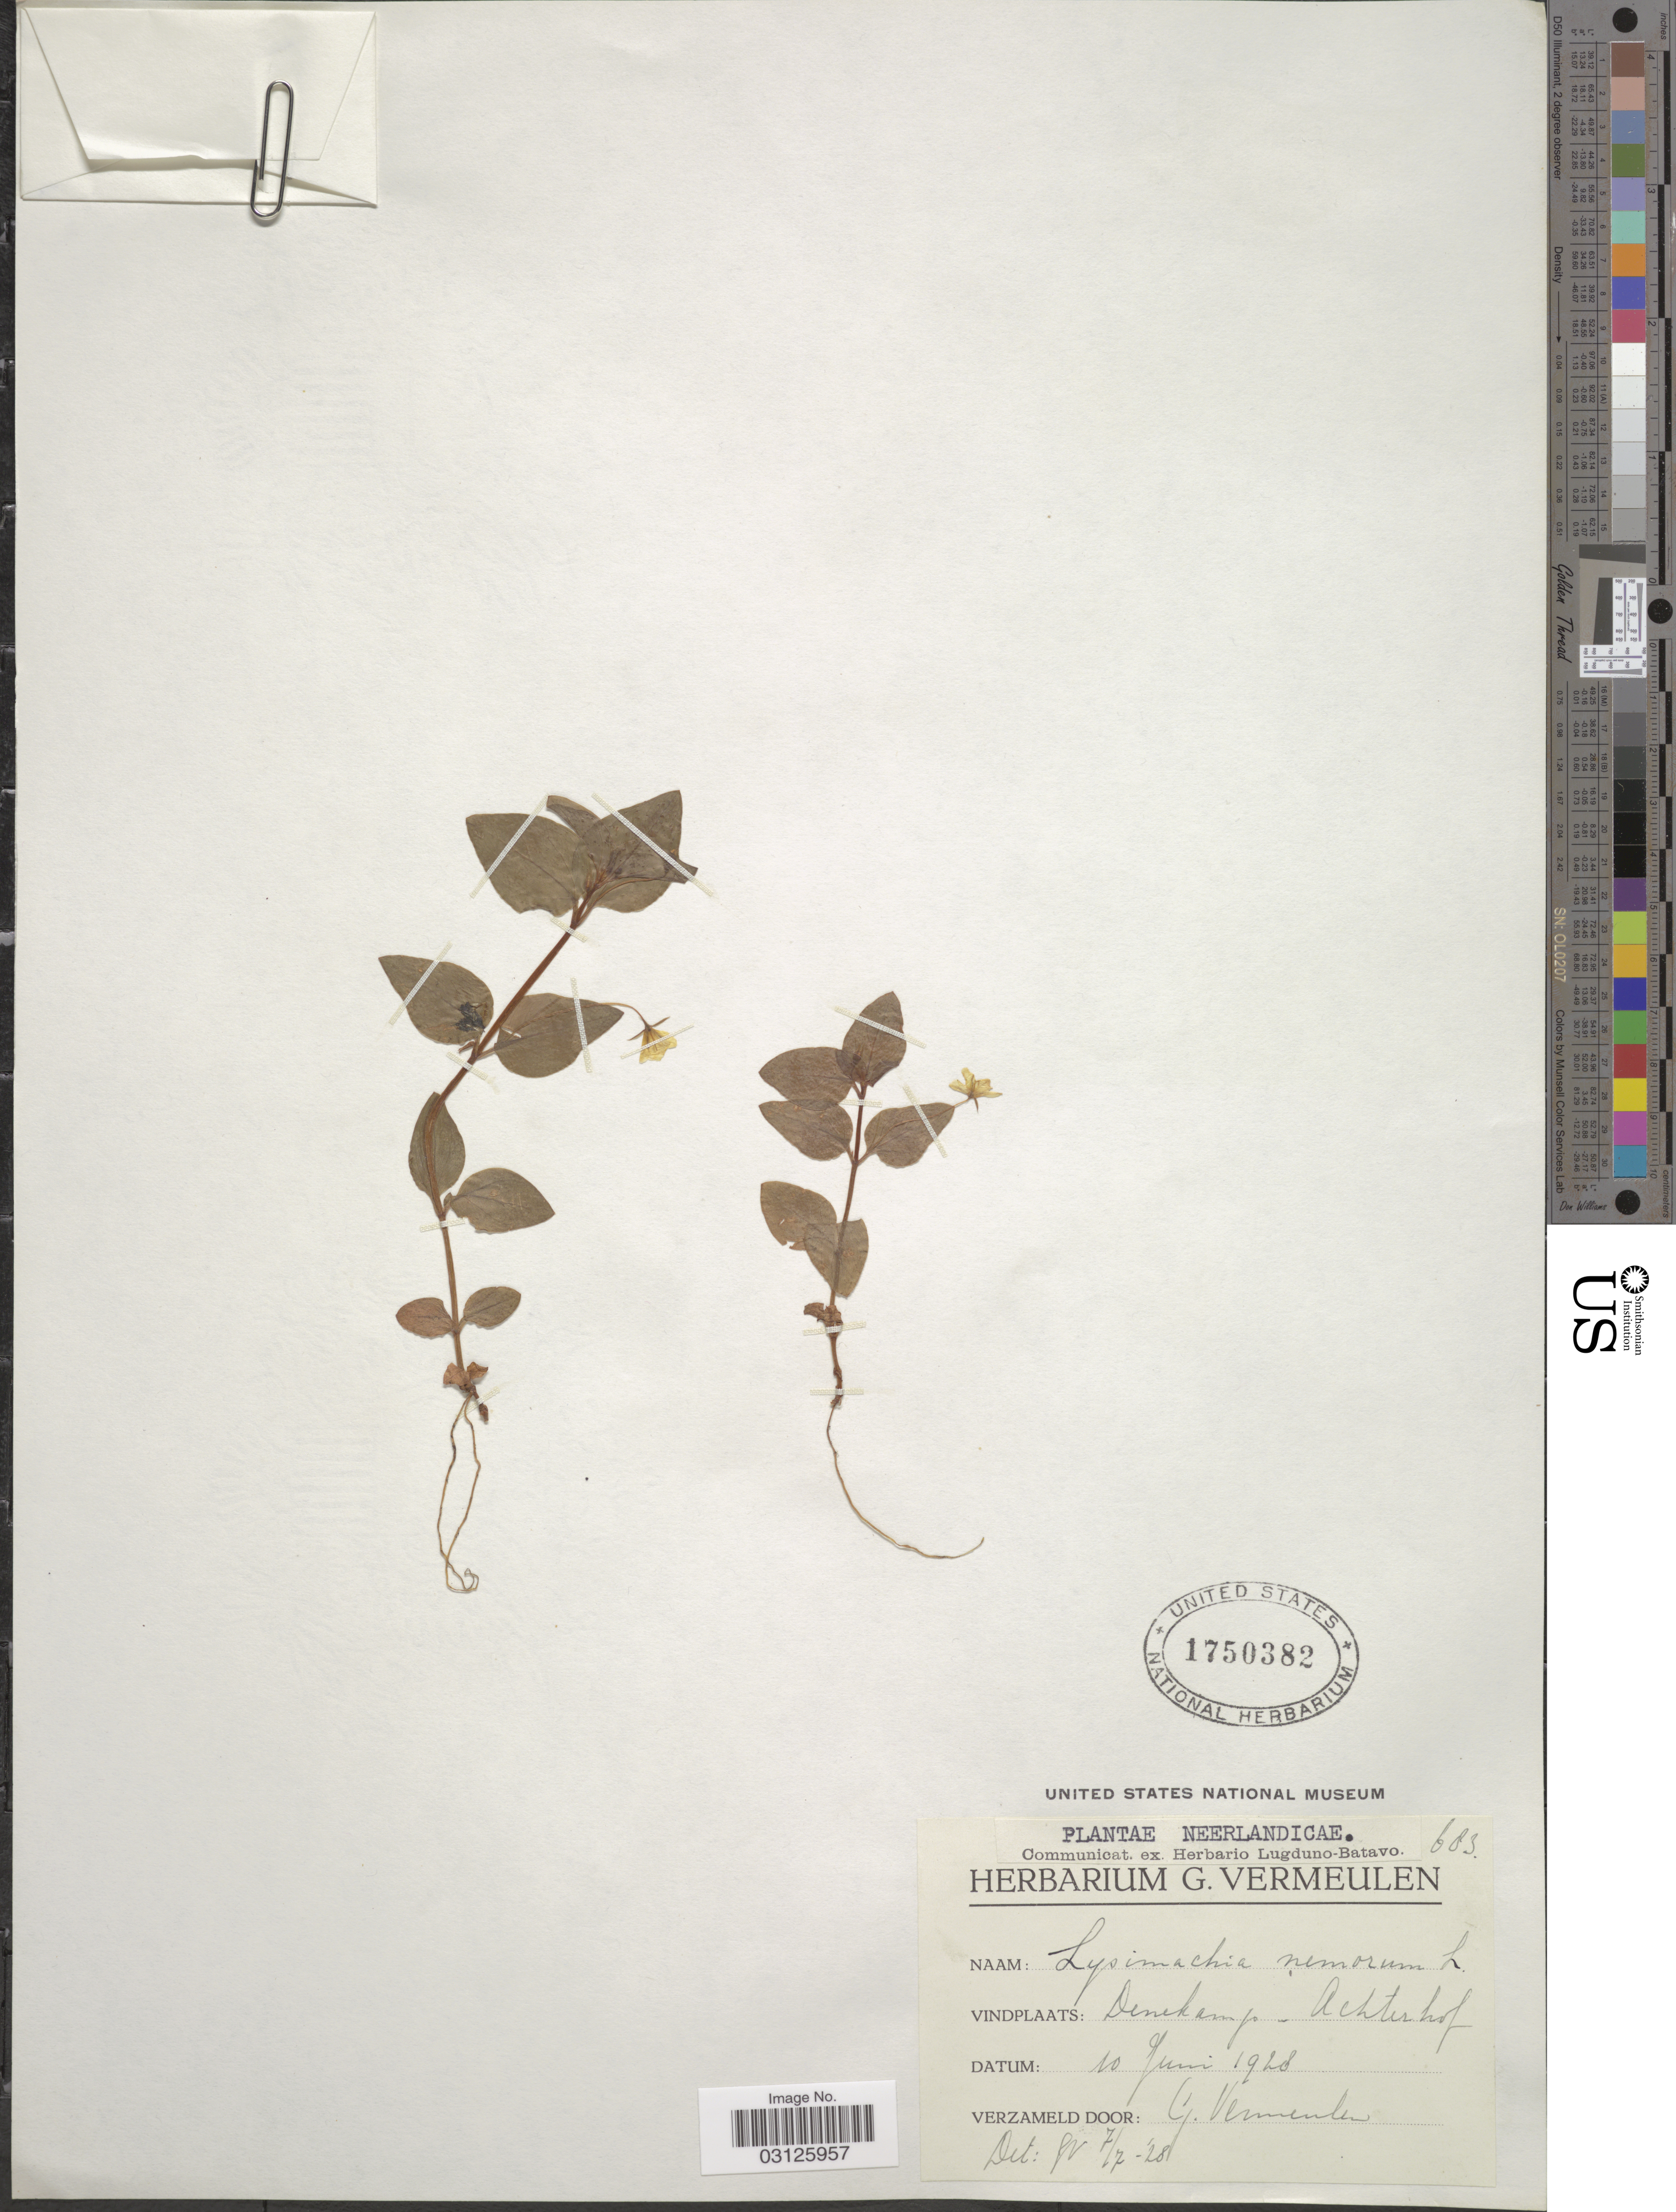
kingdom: Plantae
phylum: Tracheophyta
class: Magnoliopsida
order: Ericales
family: Primulaceae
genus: Lysimachia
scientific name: Lysimachia nemorum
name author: L.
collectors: G. Vermeulen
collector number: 683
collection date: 1928-06-10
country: Netherlands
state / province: Overijssel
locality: Neerlandicae. Denekamp-Achterhof.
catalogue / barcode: US 1750382